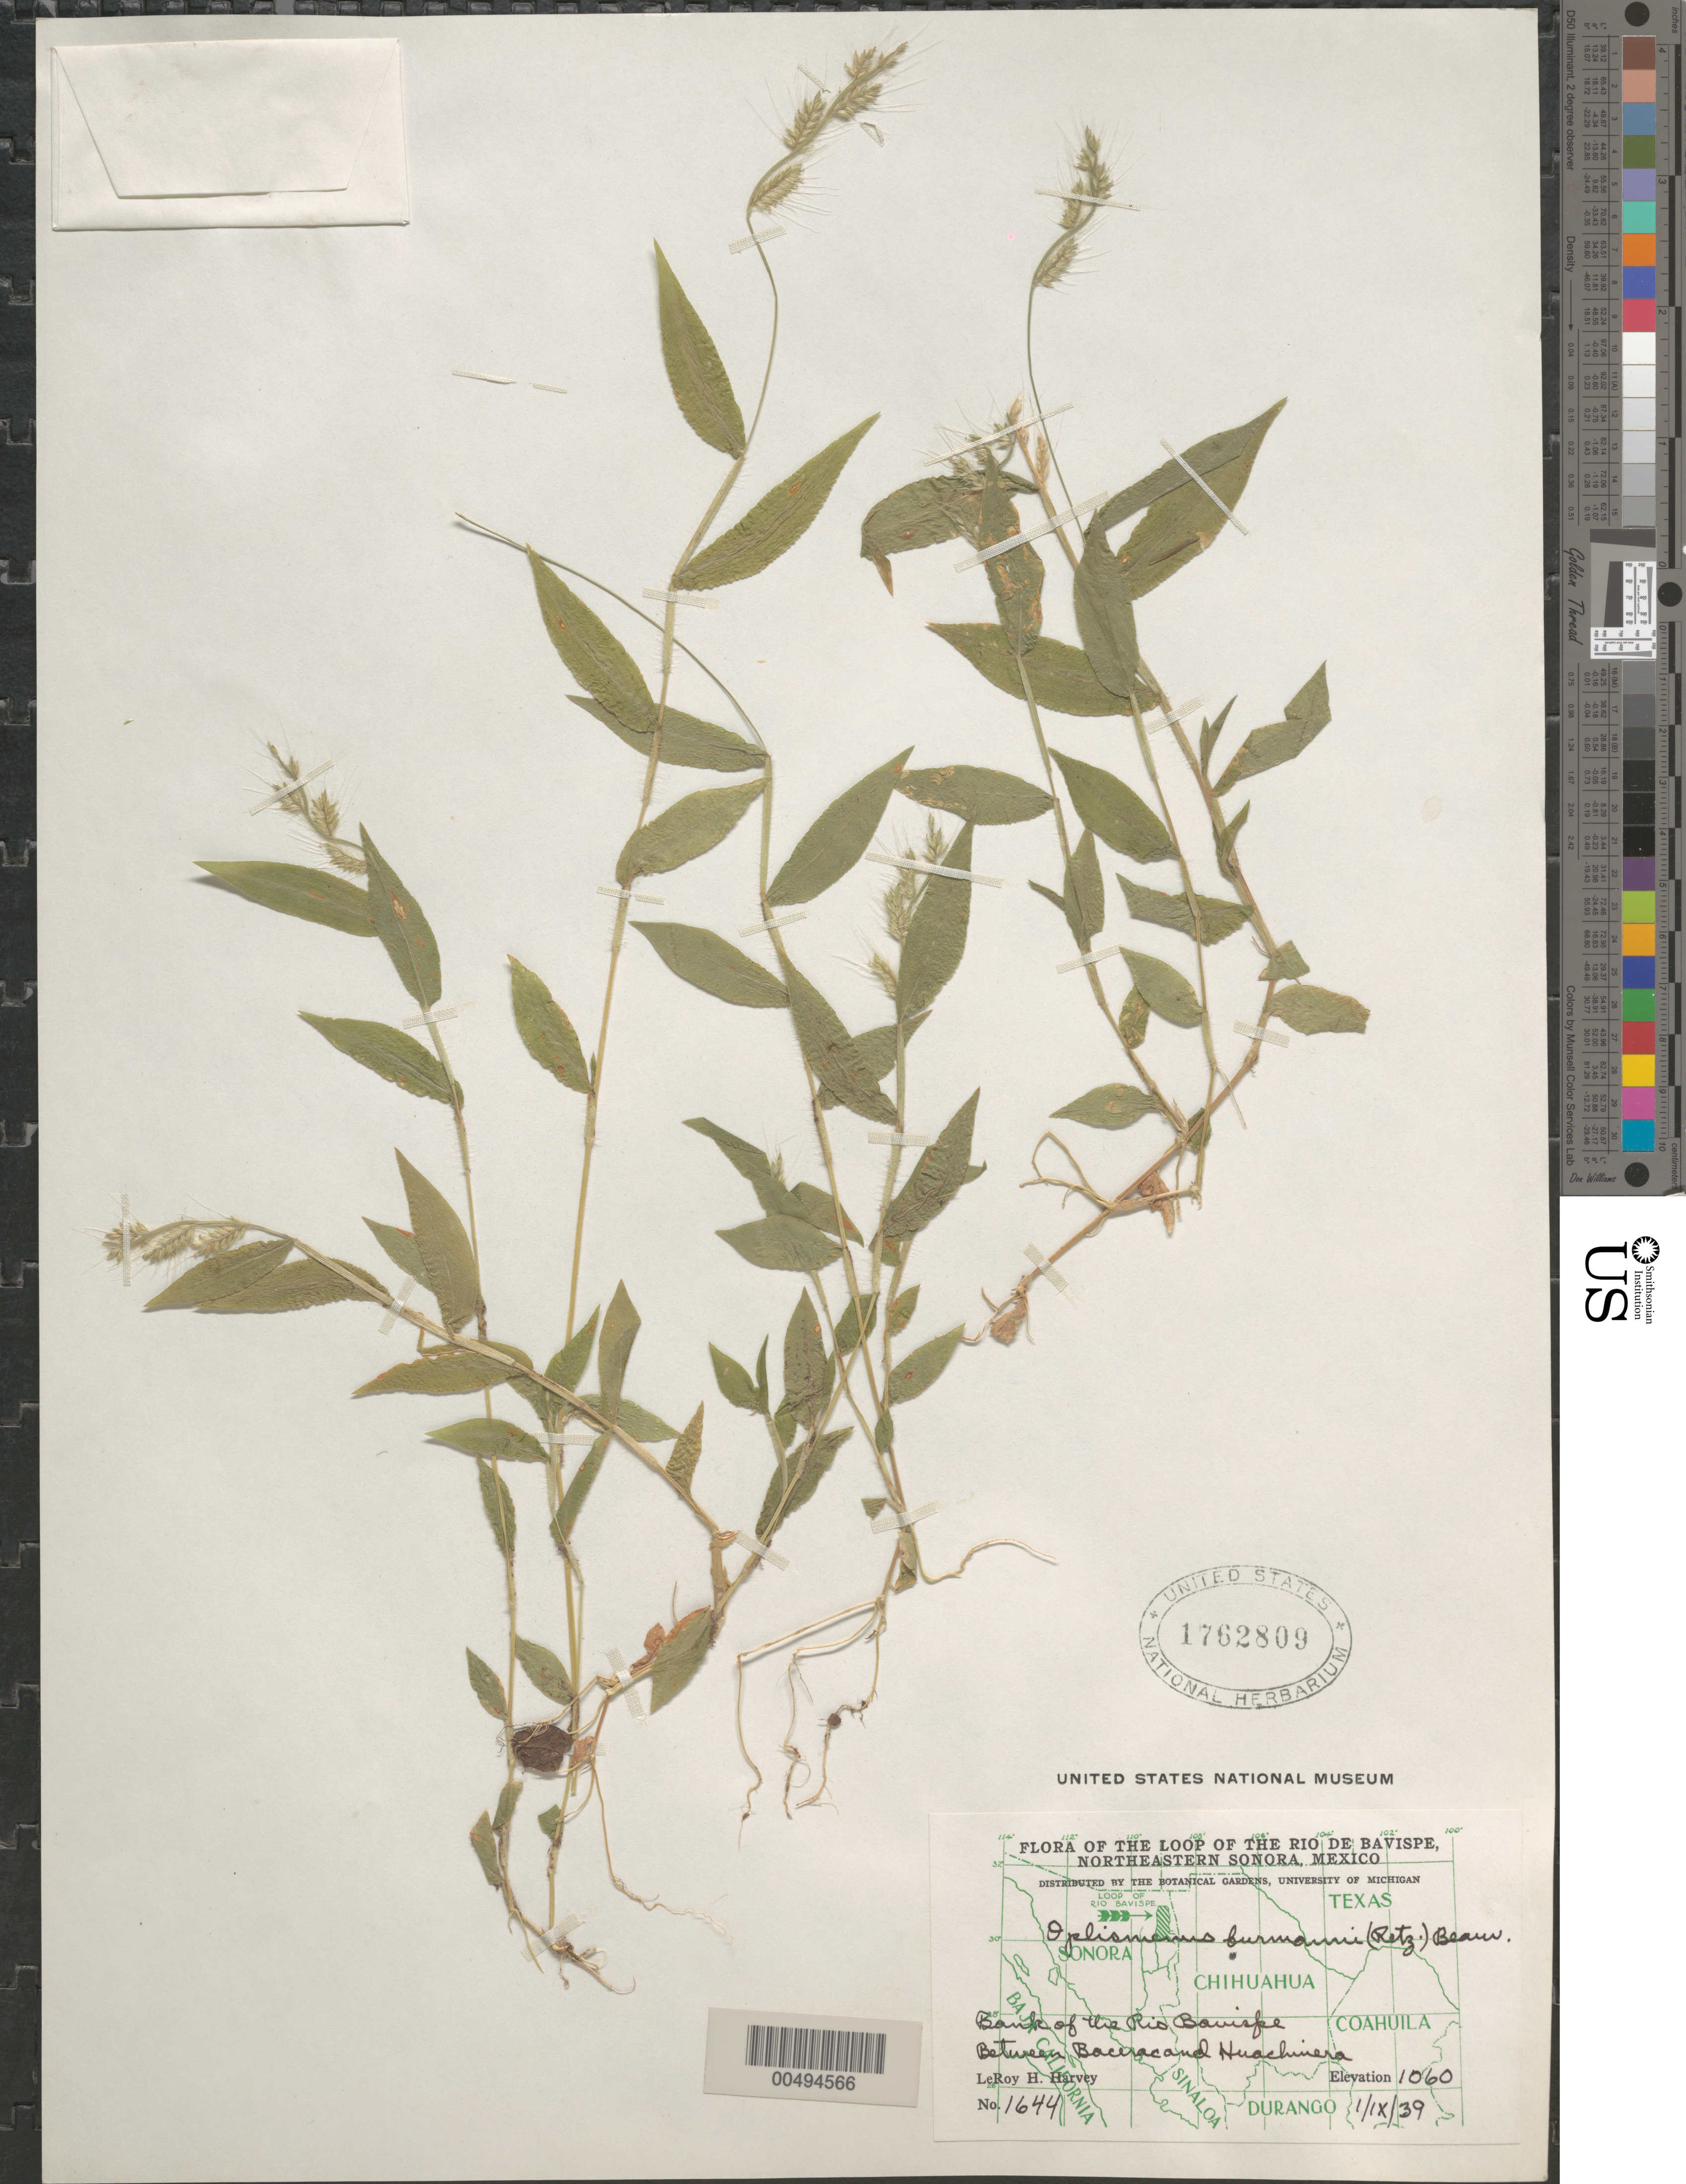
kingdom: Plantae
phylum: Tracheophyta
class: Liliopsida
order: Poales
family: Poaceae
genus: Oplismenus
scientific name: Oplismenus burmannii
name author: (Retz.) P. Beauv.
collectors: L. H. Harvey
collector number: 1644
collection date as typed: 1 Sep 1939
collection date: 1939-09-01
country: Mexico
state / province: Sonora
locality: Loop of the Rio de Bavispe, NE Sonora, bank of the Rio Bavispe, between Bacerac & Huachinera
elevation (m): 1060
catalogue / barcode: US 1762809